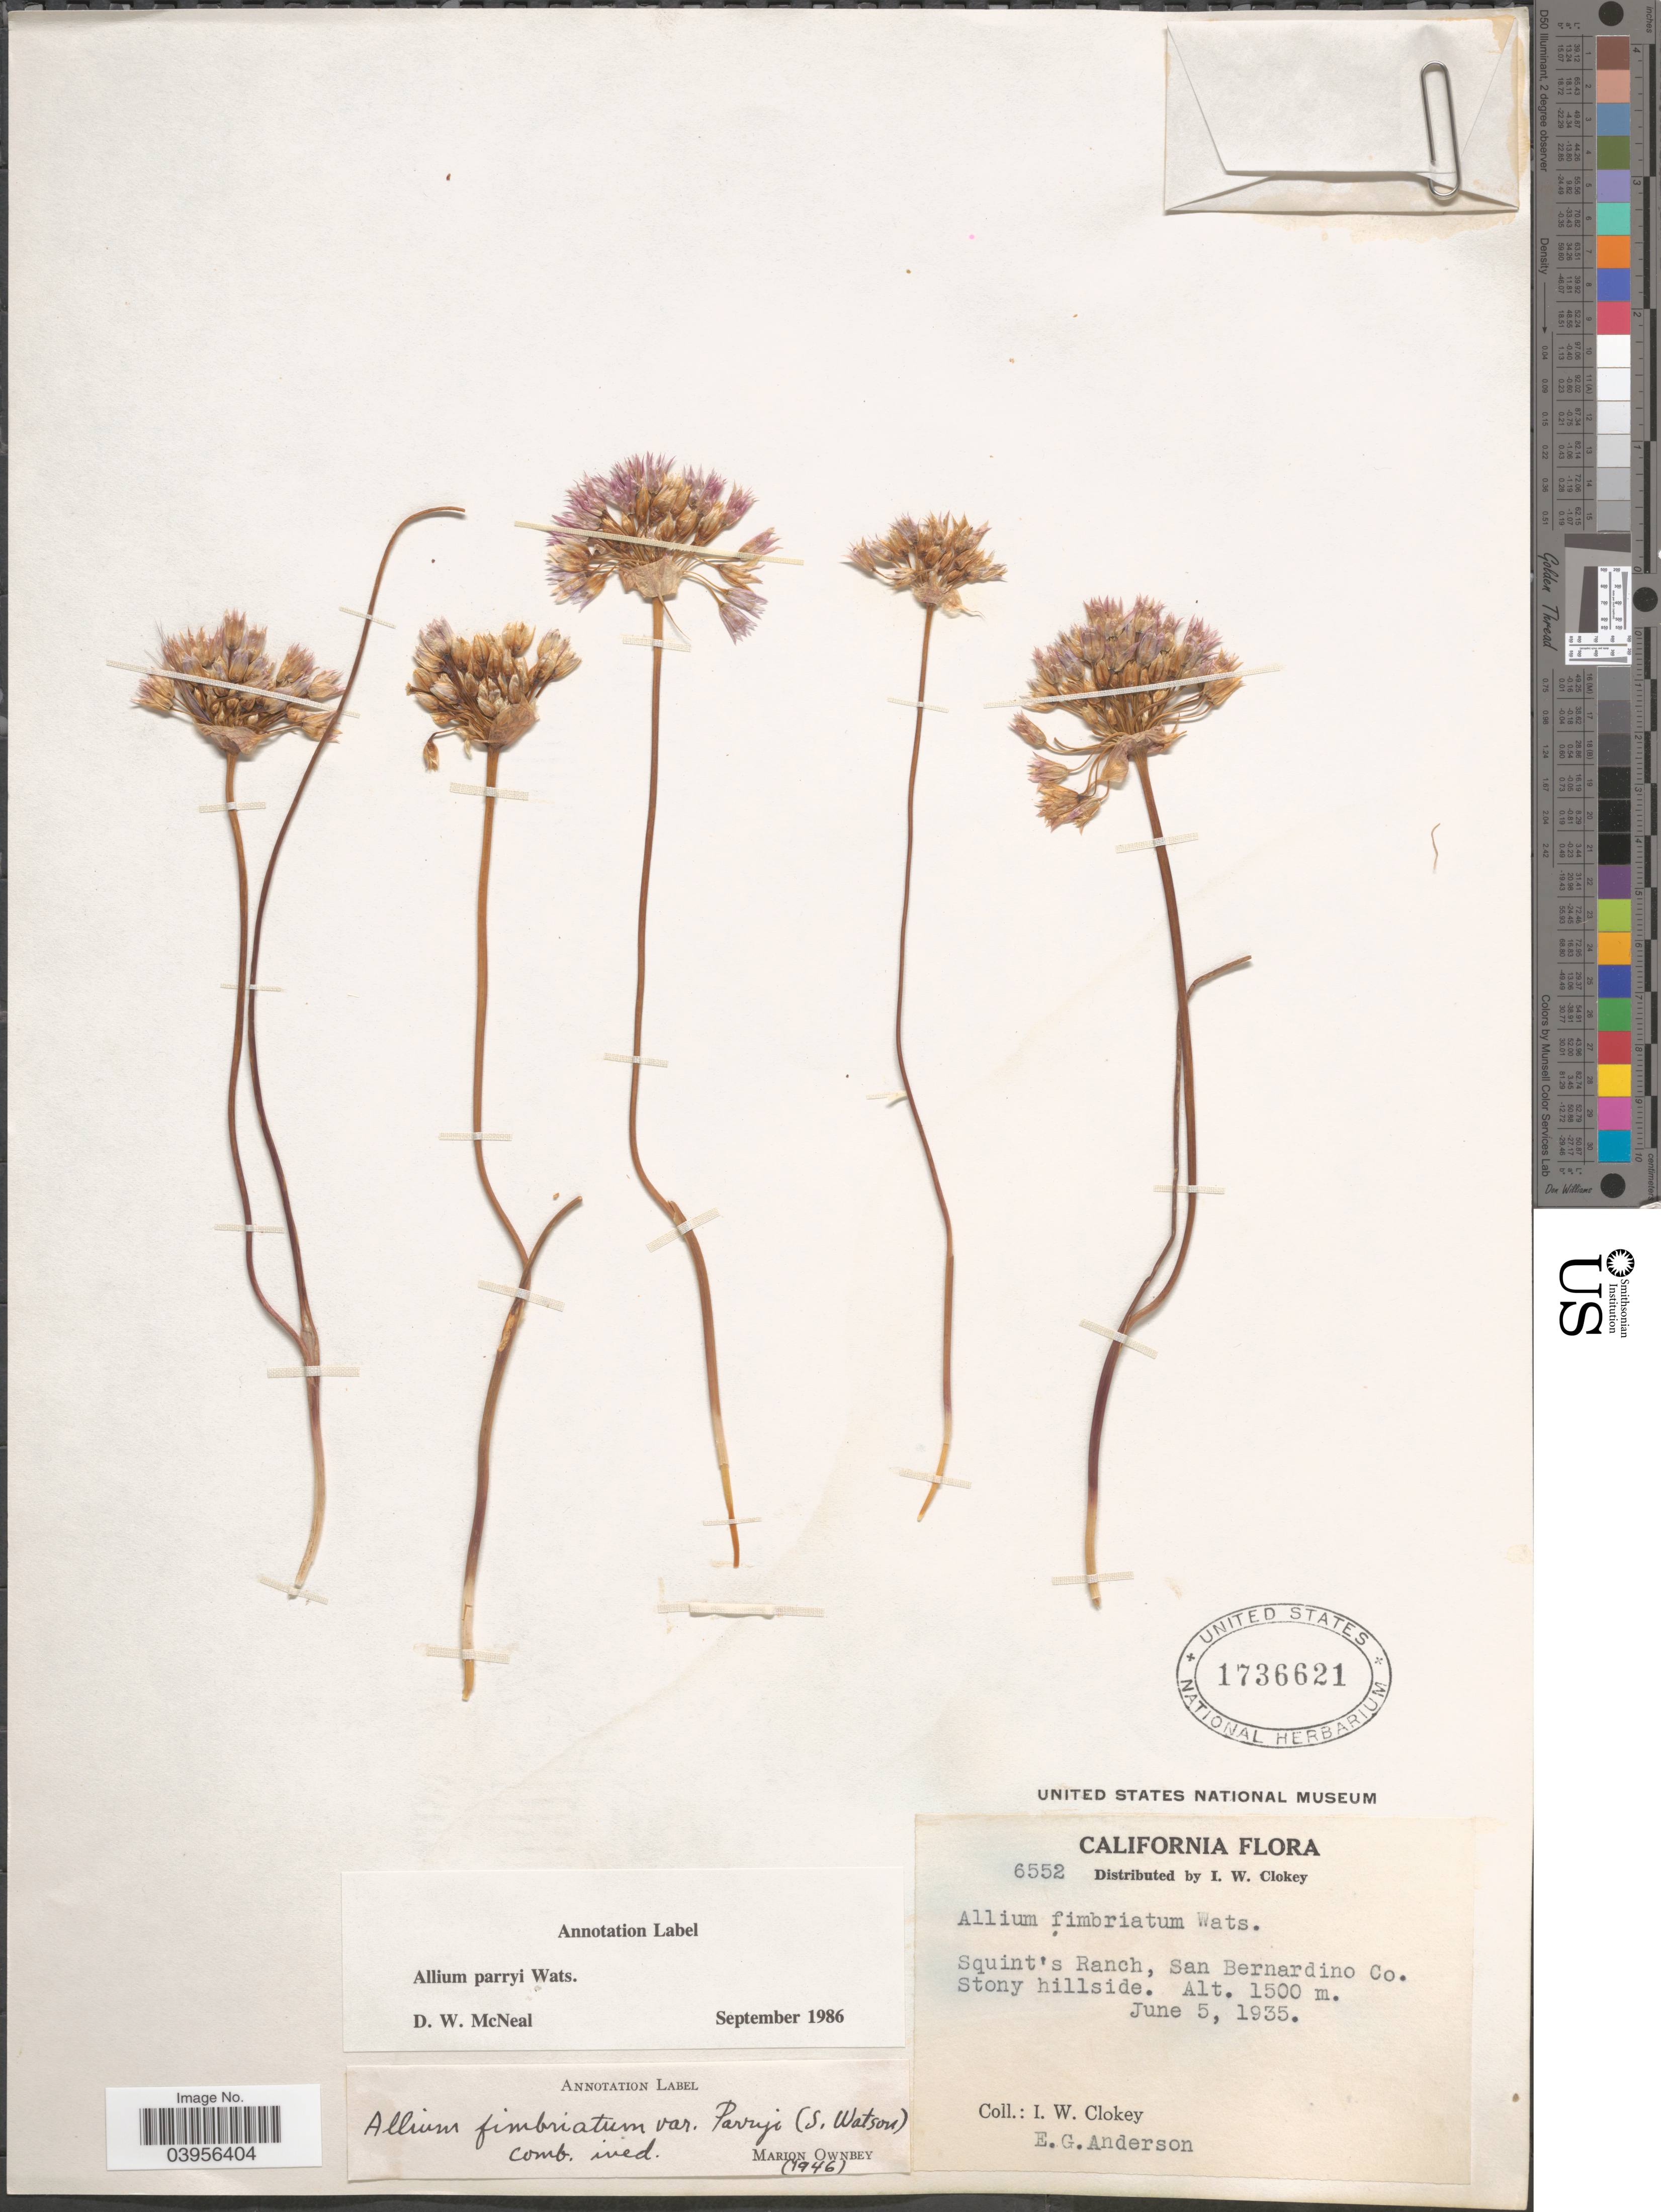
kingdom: Plantae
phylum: Tracheophyta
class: Liliopsida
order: Asparagales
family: Amaryllidaceae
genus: Allium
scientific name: Allium parryi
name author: S. Watson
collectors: I. W. Clokey & E. G. Anderson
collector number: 6552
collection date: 1935-06-05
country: United States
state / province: California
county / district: San Bernardino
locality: Squint's Ranch, San Bernardino Co. Stony hillside.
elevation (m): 1500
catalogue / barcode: US 1736621